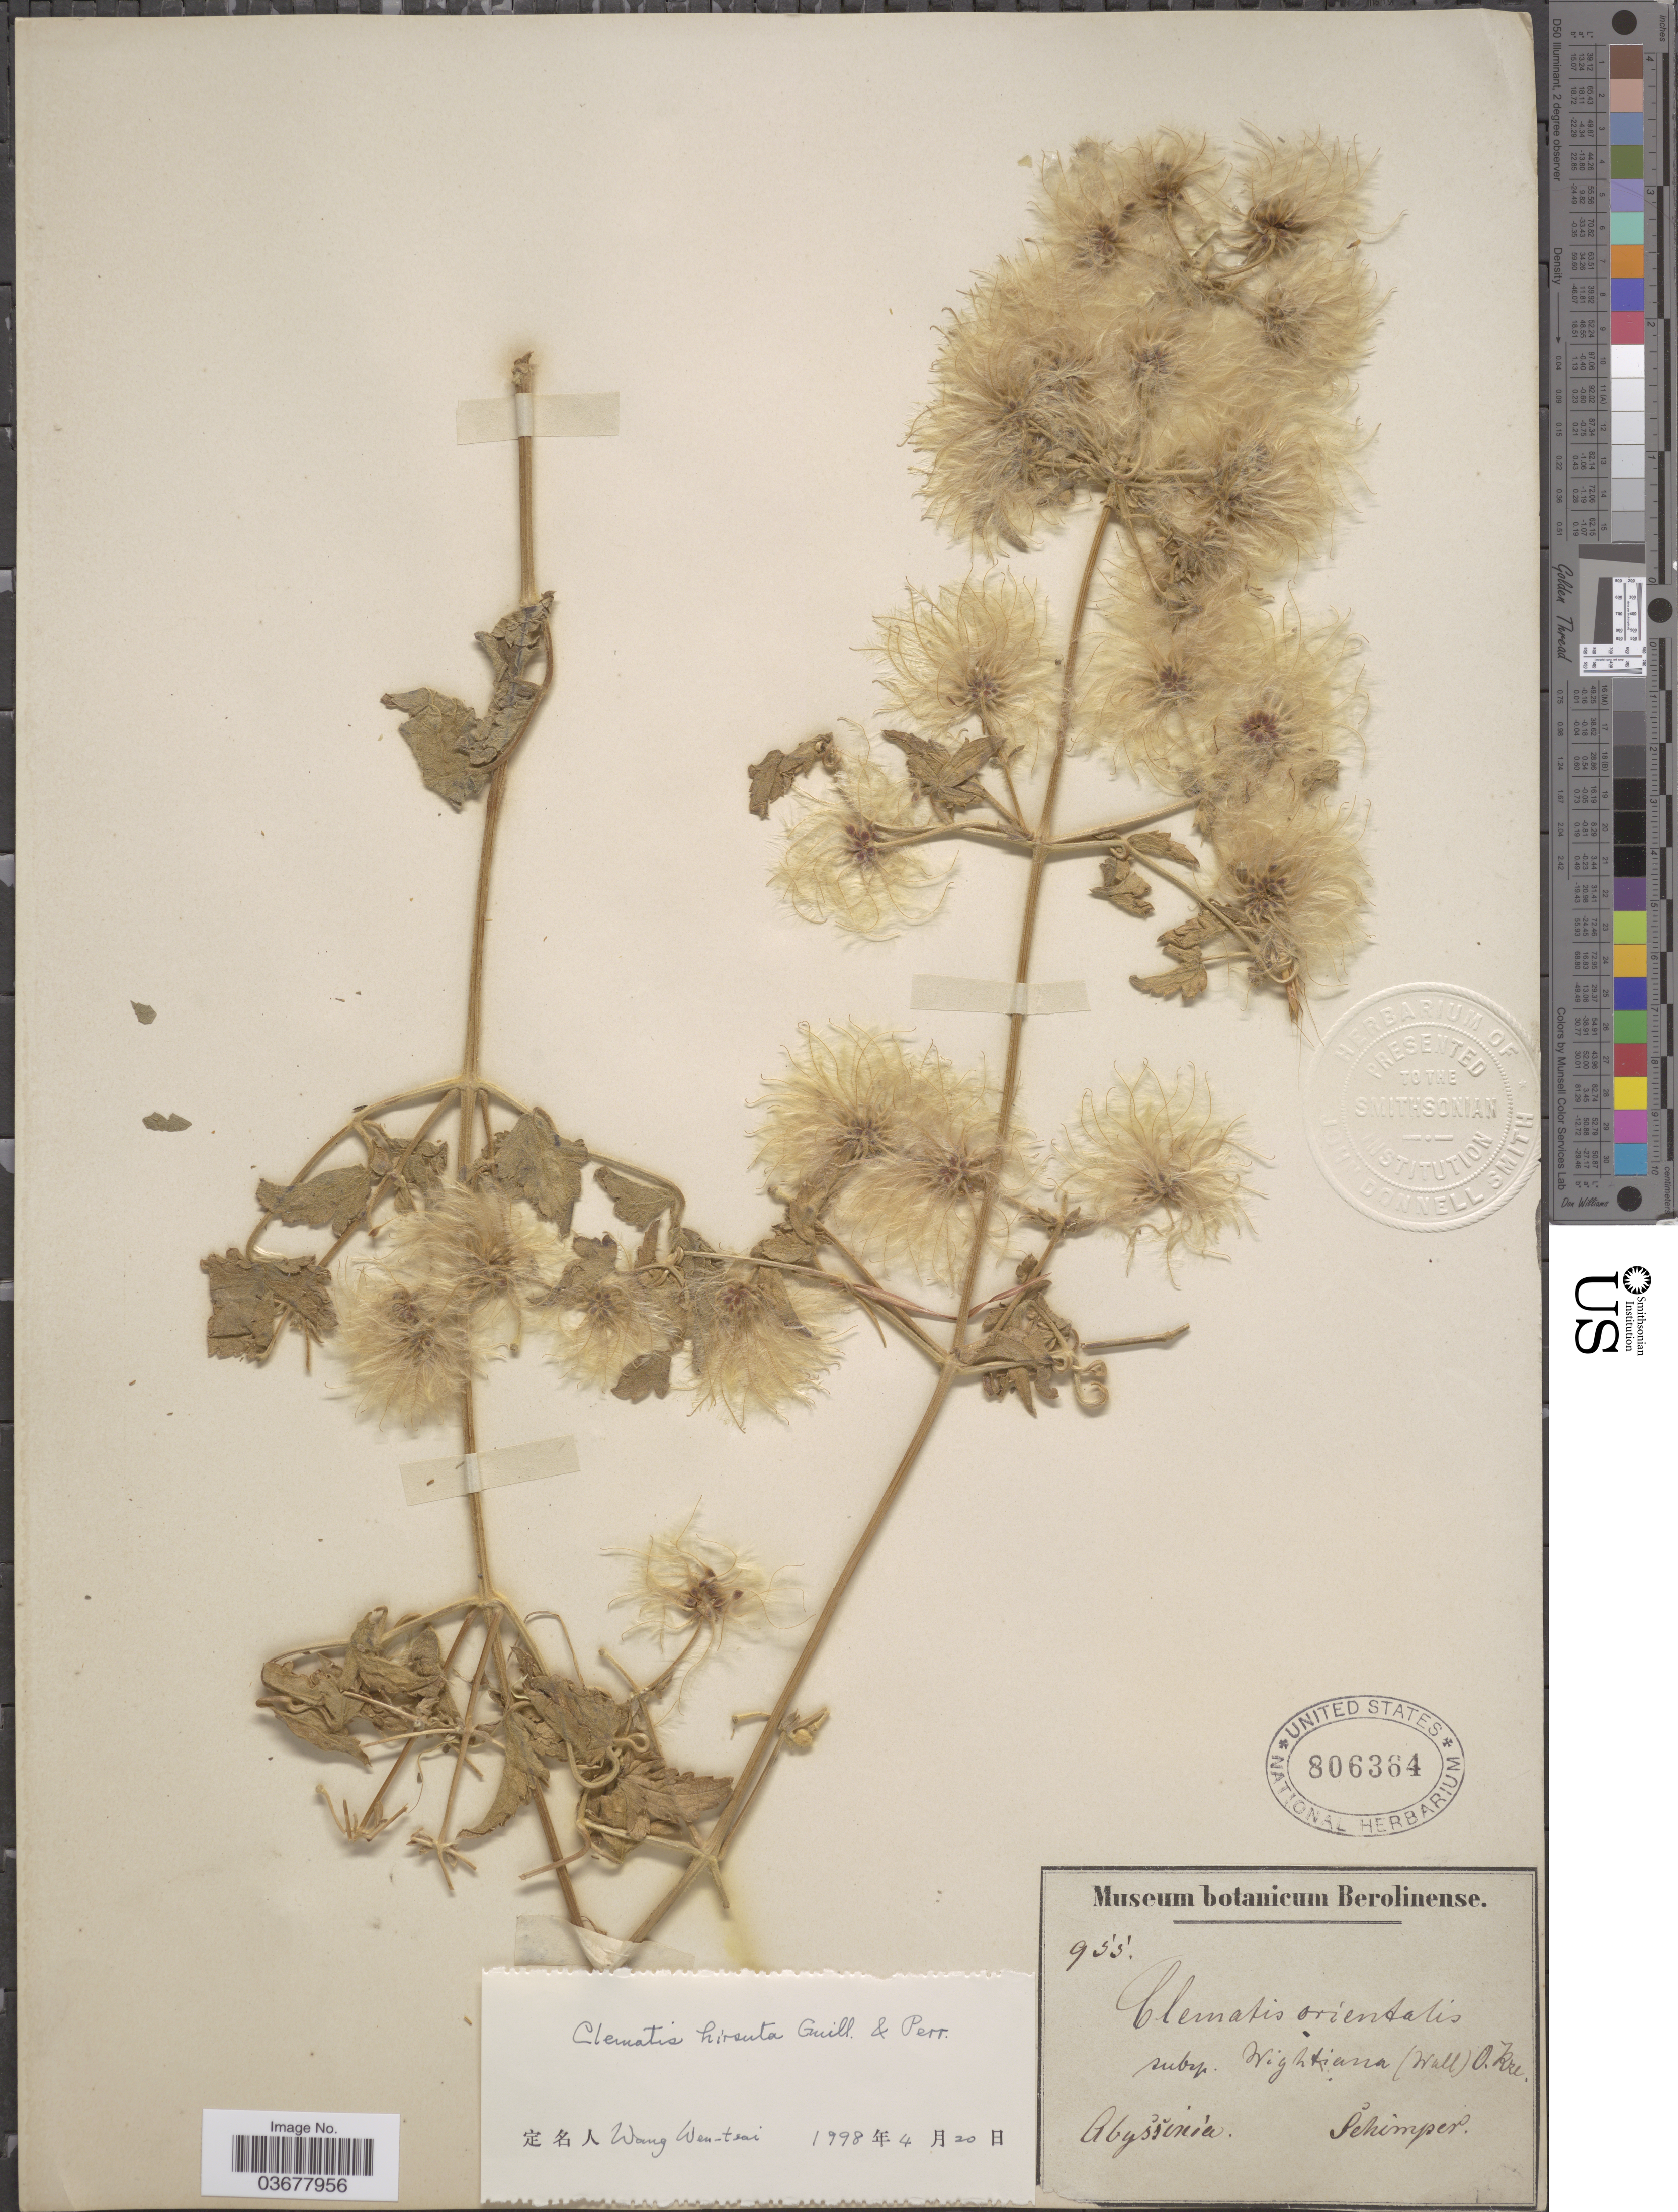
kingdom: Plantae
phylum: Tracheophyta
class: Magnoliopsida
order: Ranunculales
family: Ranunculaceae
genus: Clematis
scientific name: Clematis hirsuta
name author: Guill. & Perr.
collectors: -. Schimper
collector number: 955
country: Ethiopia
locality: Abyssinía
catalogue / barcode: US 806364